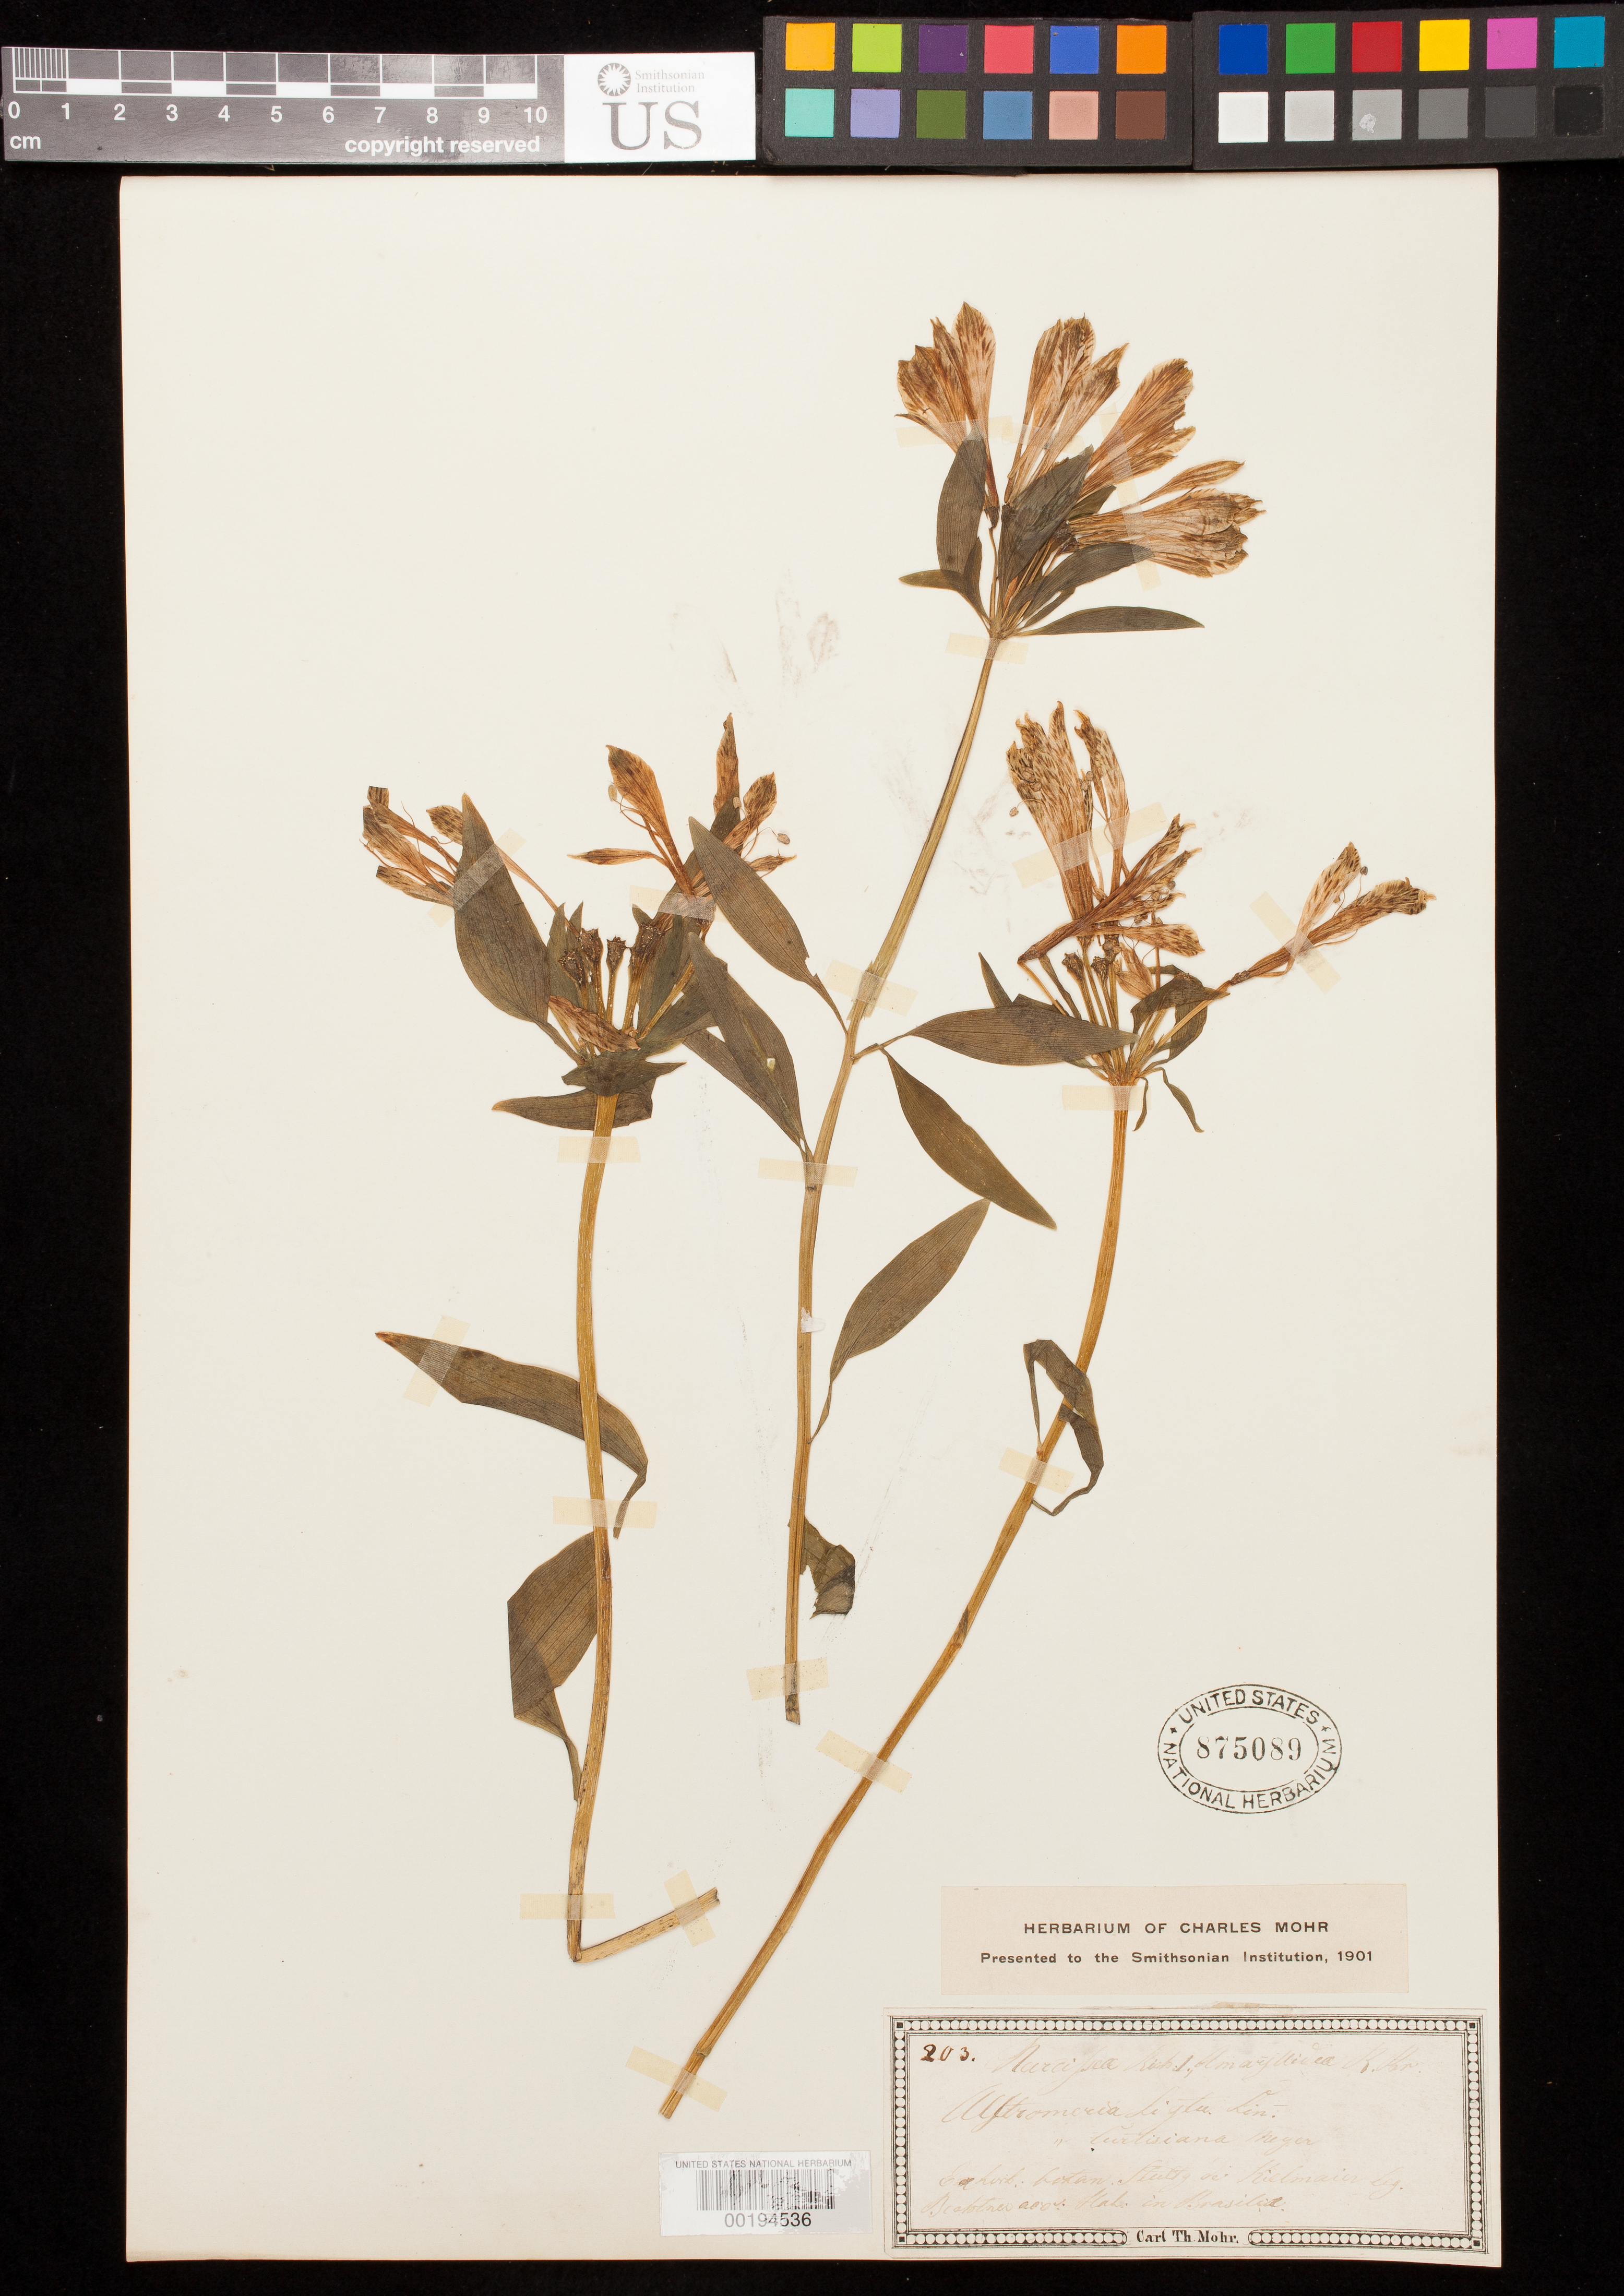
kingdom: Plantae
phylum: Tracheophyta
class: Liliopsida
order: Liliales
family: Alstroemeriaceae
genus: Alstroemeria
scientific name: Alstroemeria sp.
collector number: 203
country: Brazil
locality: Brazilia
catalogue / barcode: US 875089